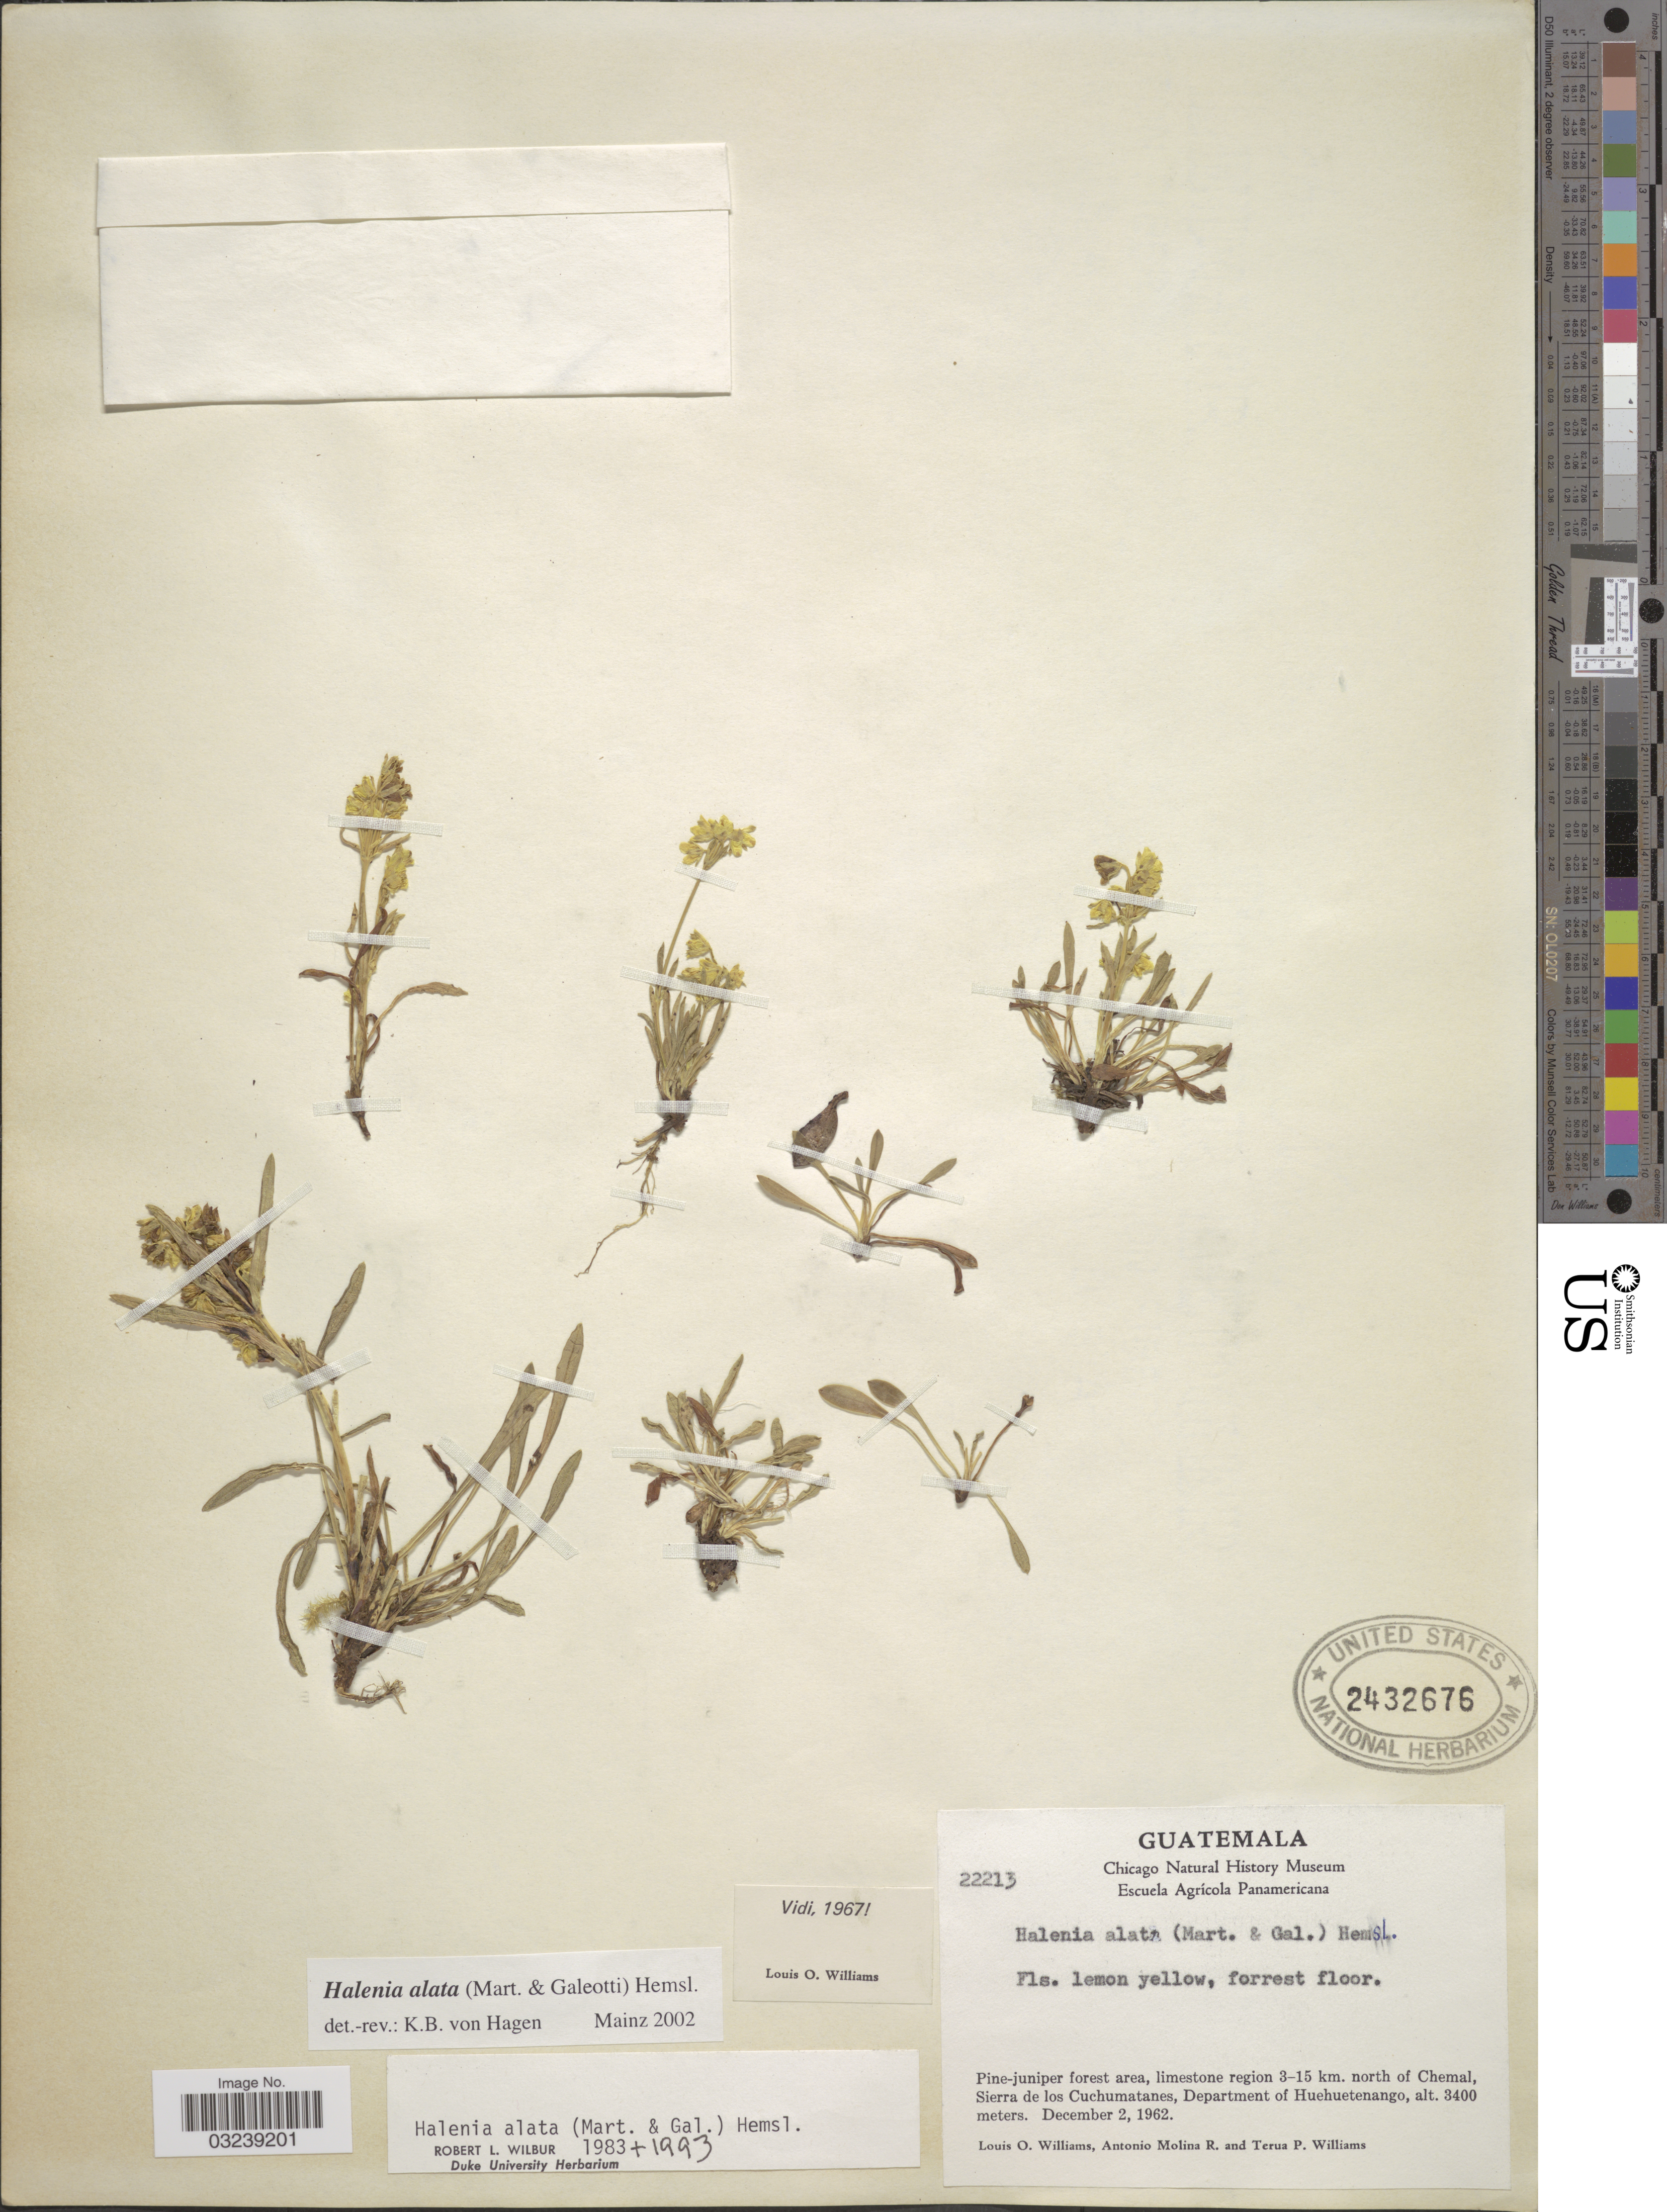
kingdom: Plantae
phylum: Tracheophyta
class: Magnoliopsida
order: Gentianales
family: Gentianaceae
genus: Halenia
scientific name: Halenia alata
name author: (M. Martens & Galeotti) Hemsl.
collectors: L. O. Williams, A. Molina R. & T. Williams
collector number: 22213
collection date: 1962-12-02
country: Guatemala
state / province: Huehuetenango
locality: Pine-juniper forest area, limestone region 3-15 km. north of Chemal, Sierra de los Cuchumatanes, Department of Huehuetenango.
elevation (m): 3400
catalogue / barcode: US 2432676